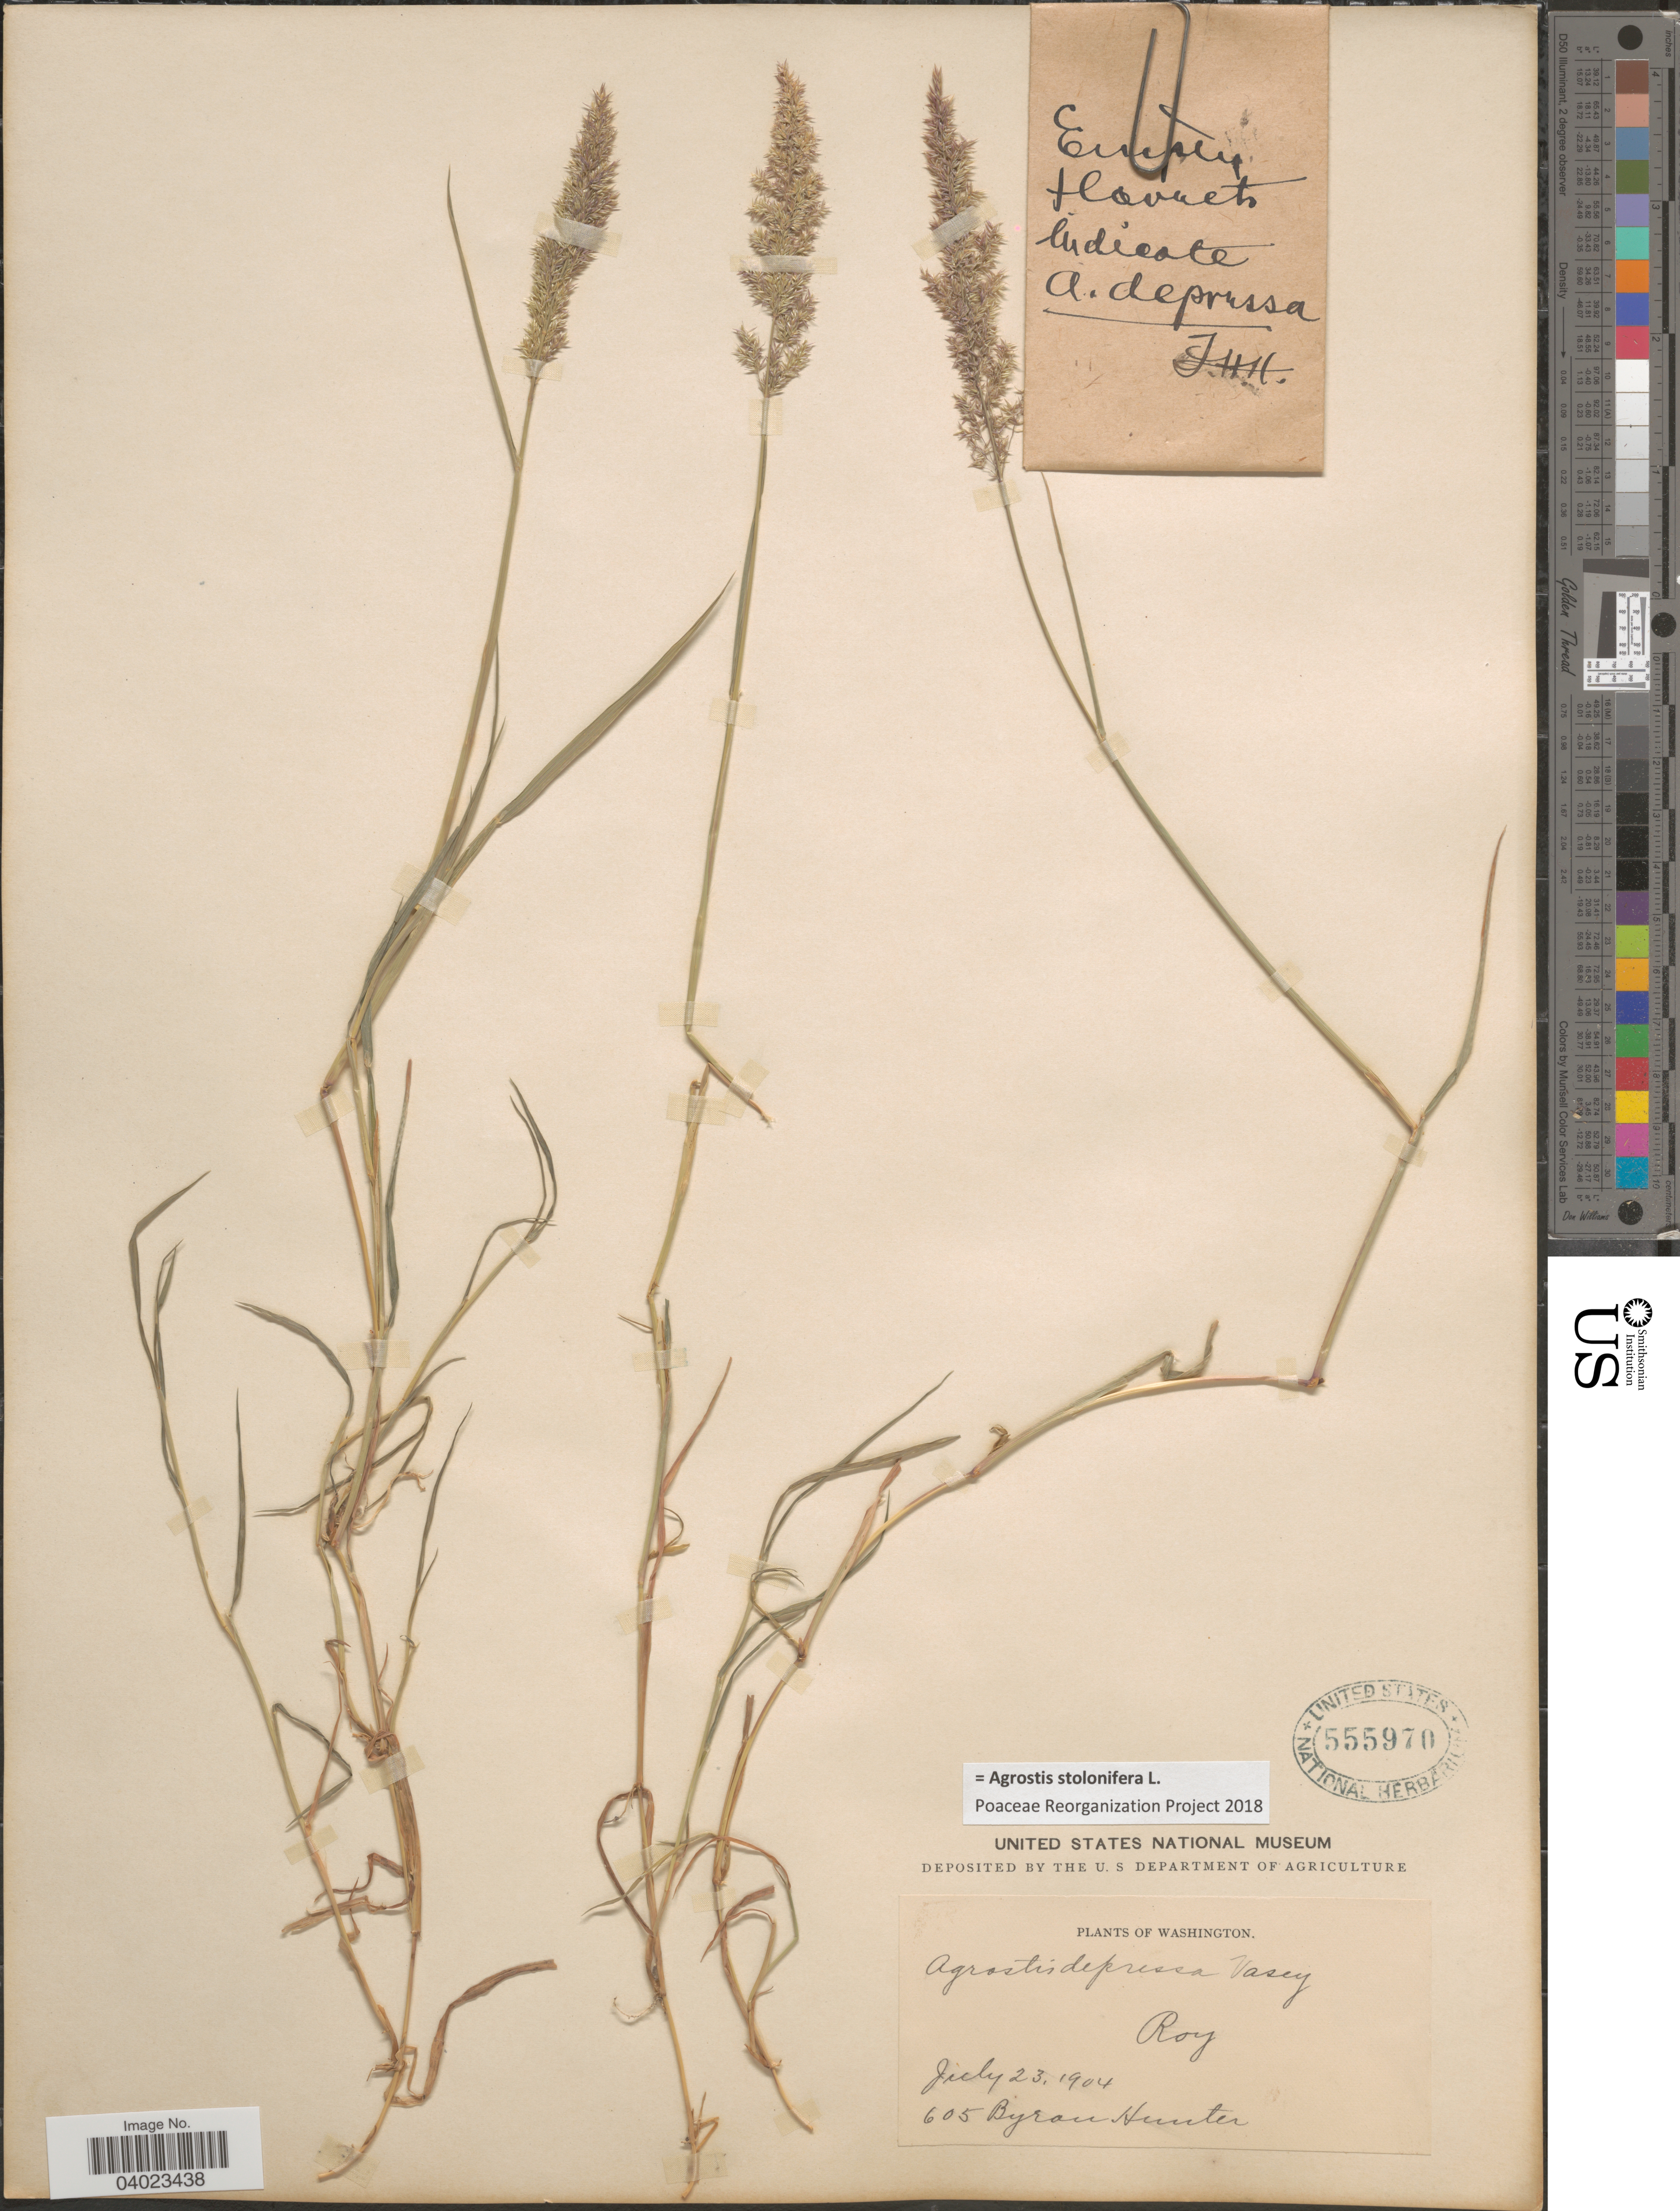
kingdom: Plantae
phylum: Tracheophyta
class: Liliopsida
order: Poales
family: Poaceae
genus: Agrostis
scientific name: Agrostis stolonifera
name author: L.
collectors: B. Hunter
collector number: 605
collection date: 1904-07-23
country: United States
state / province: Washington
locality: Roy.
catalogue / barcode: US 555970